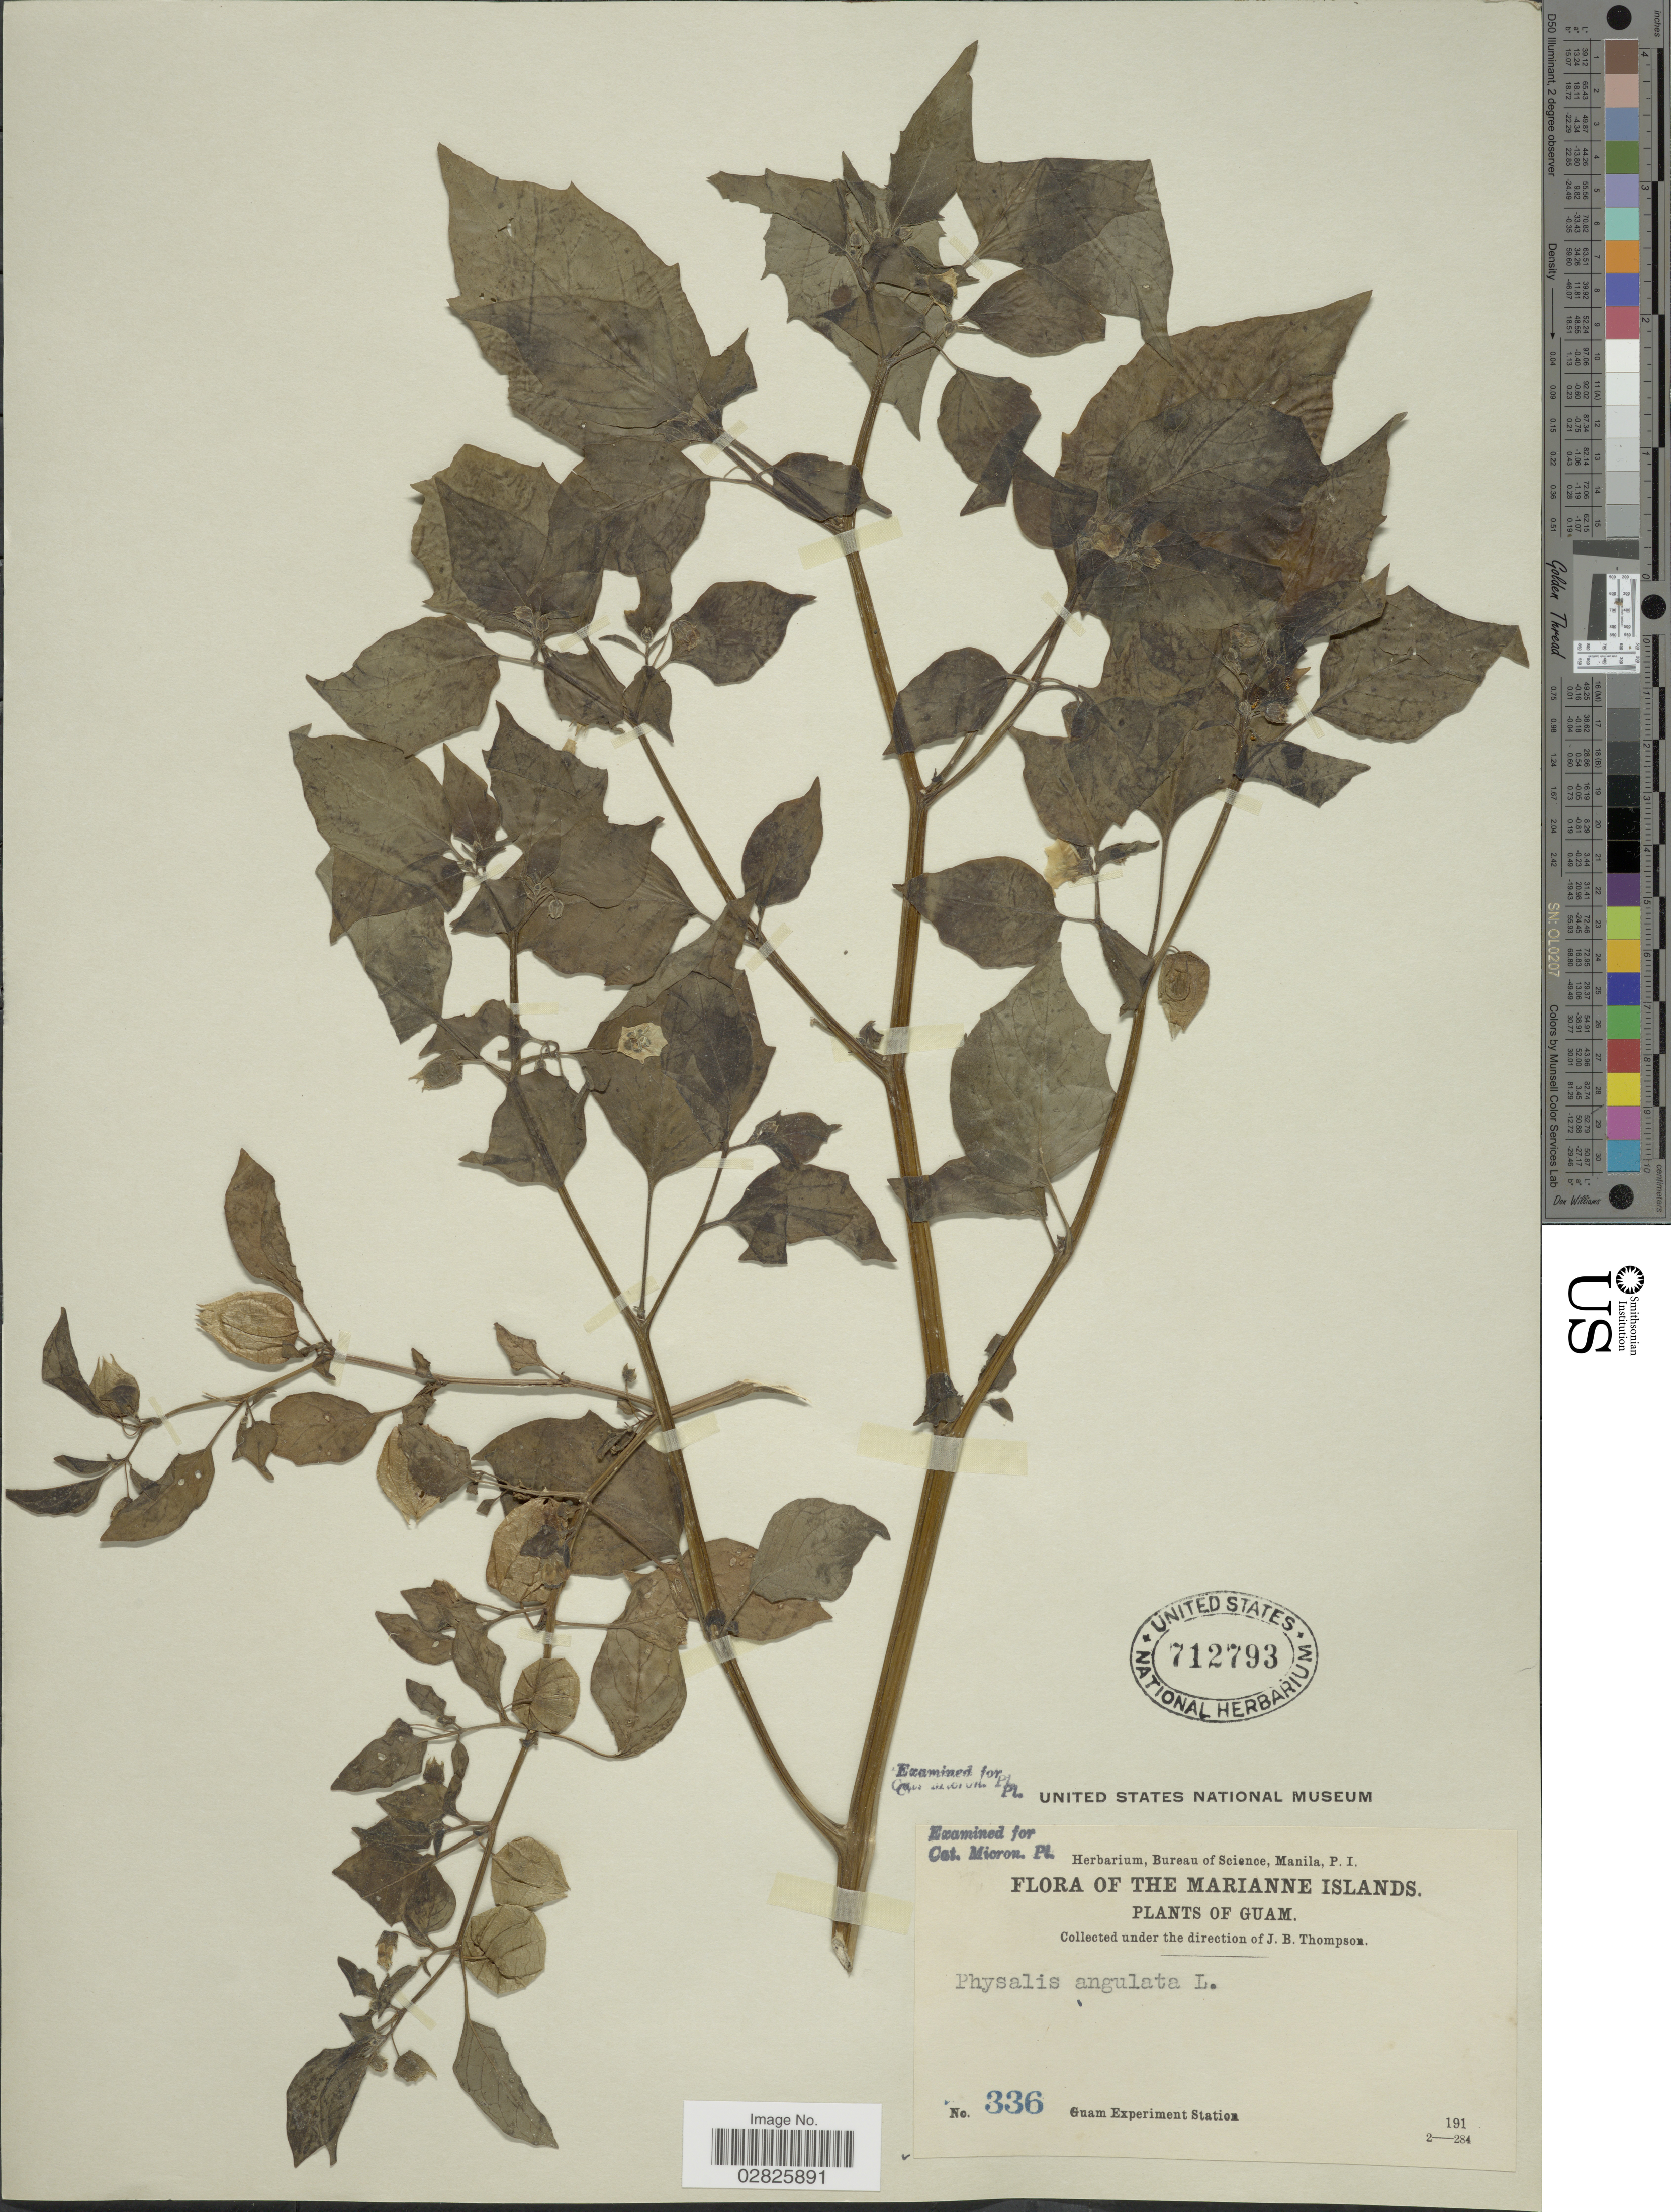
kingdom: Plantae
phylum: Tracheophyta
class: Magnoliopsida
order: Solanales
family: Solanaceae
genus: Physalis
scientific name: Physalis angulata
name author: L.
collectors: Guam Exp. Sta.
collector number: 336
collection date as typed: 191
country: Guam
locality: Marianne Islands.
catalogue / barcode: US 712793